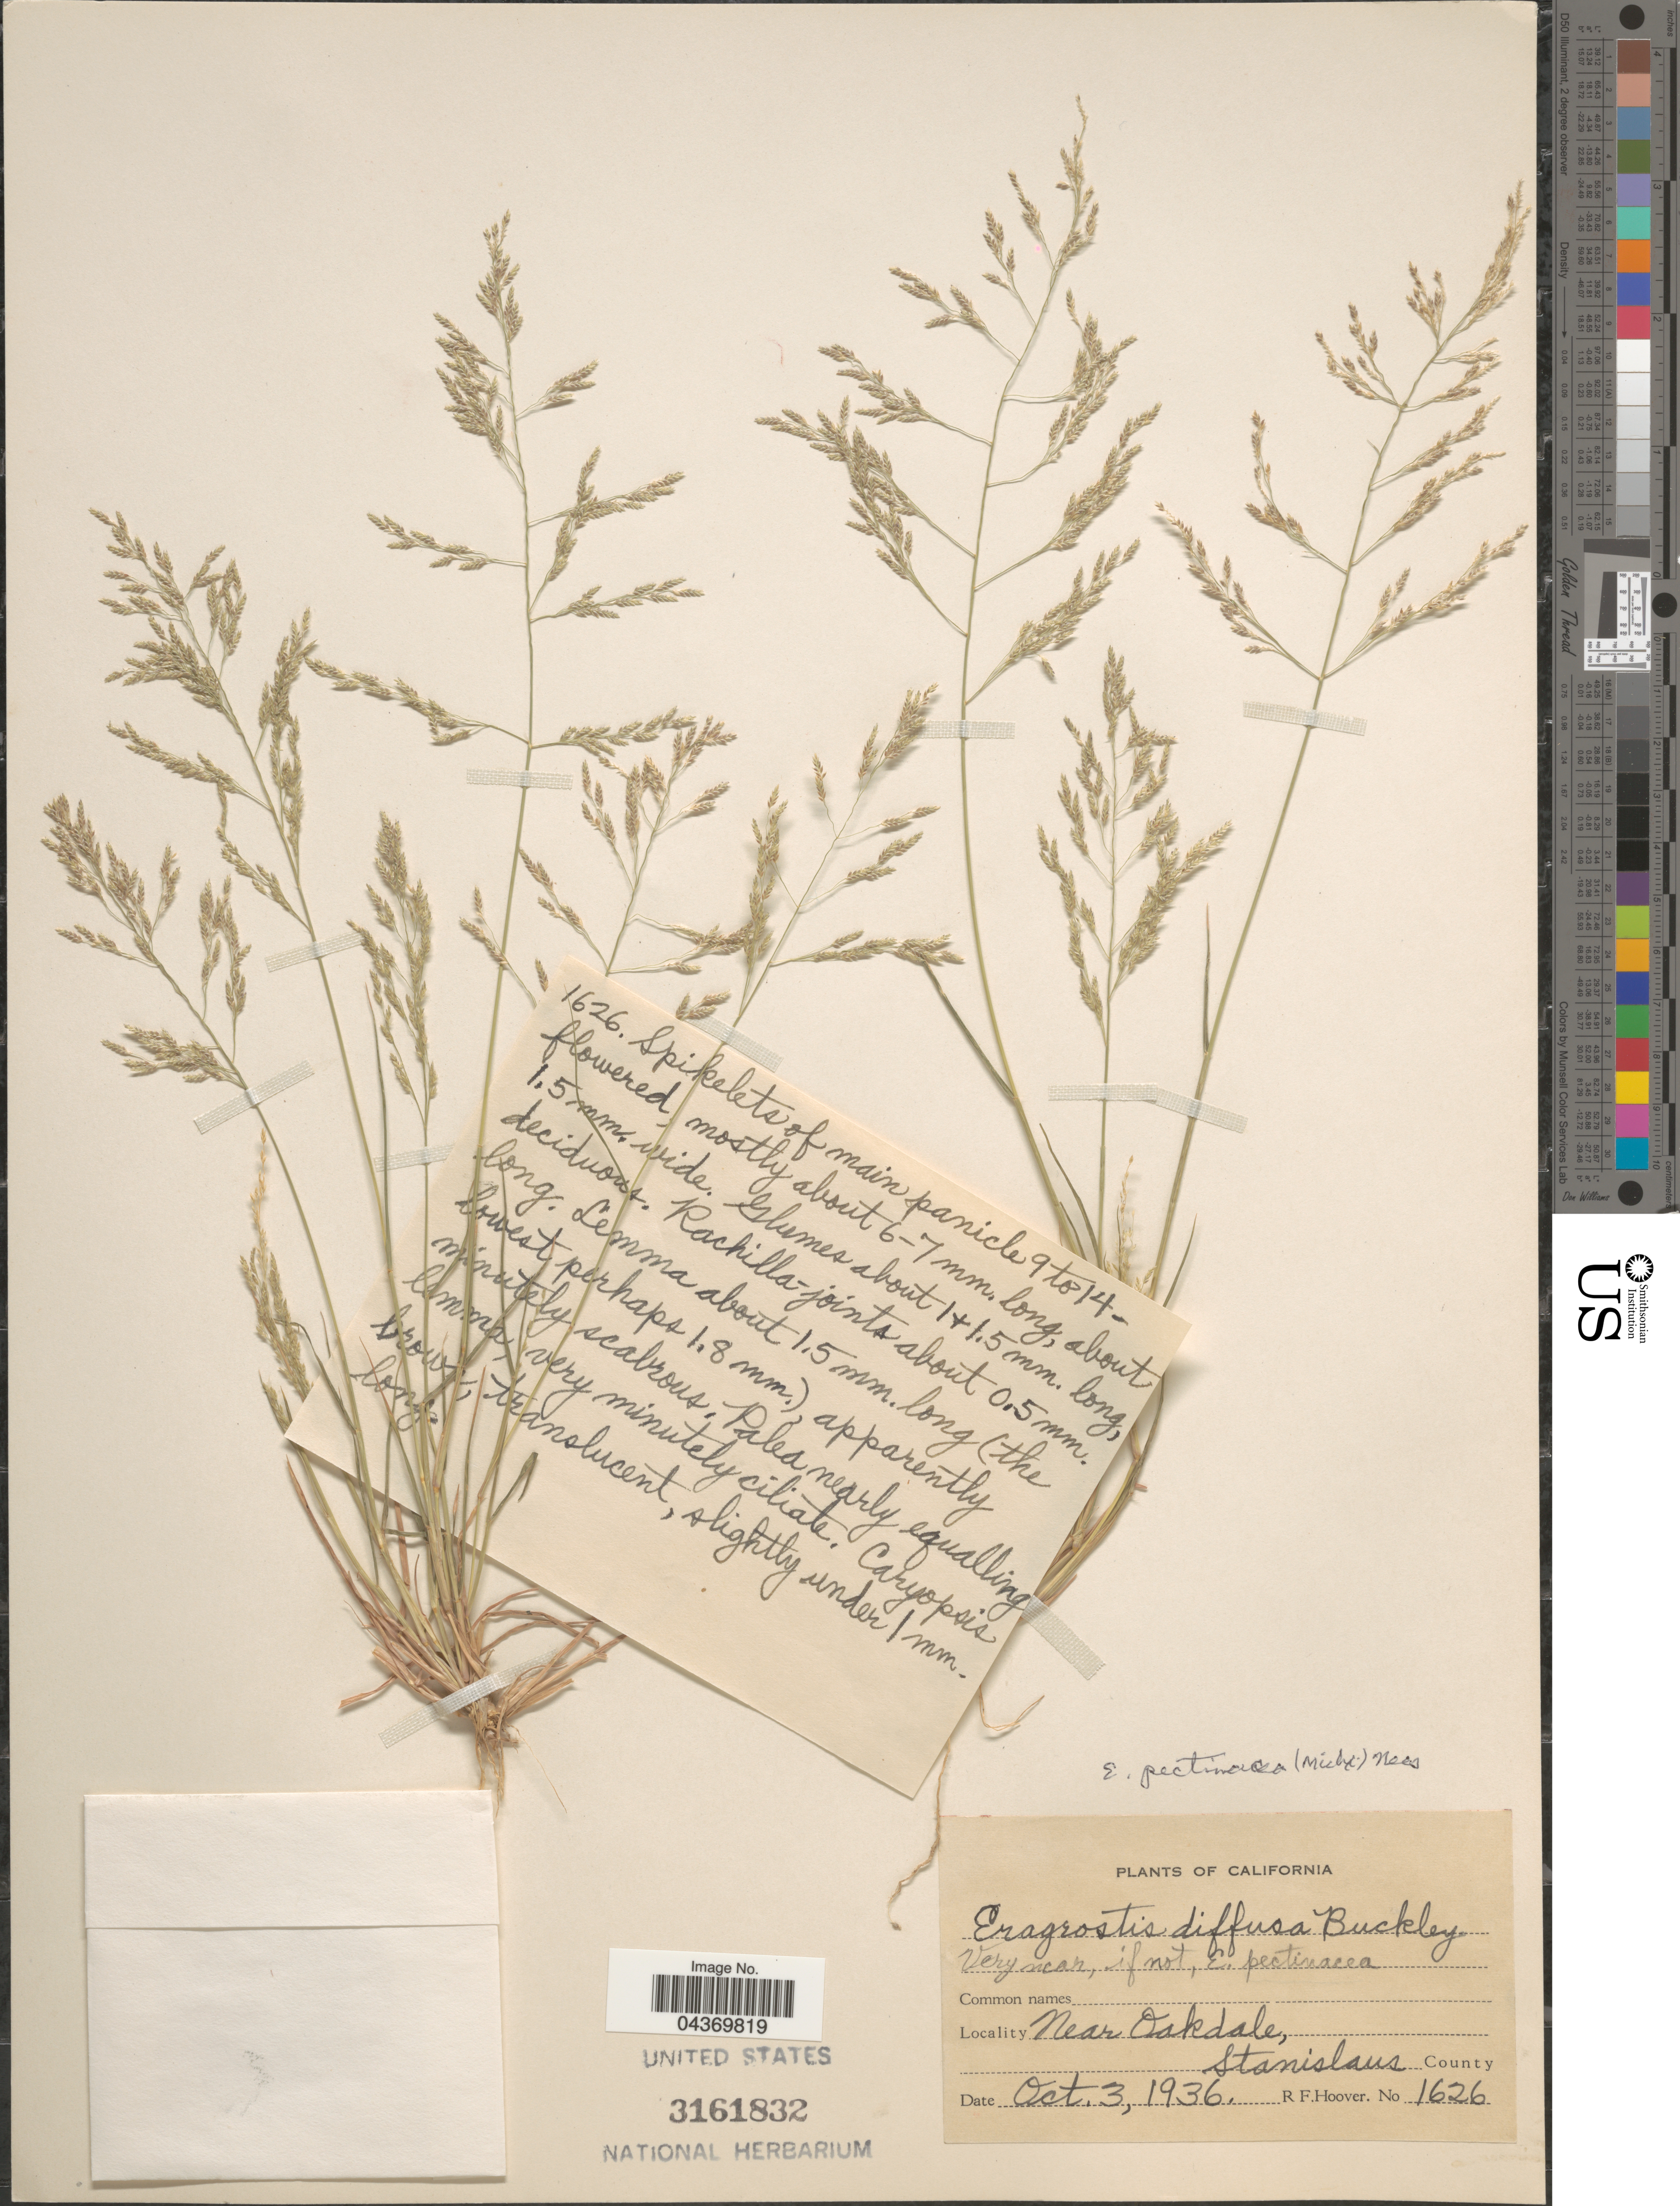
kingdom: Plantae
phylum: Tracheophyta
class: Liliopsida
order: Poales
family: Poaceae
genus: Eragrostis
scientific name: Eragrostis pectinacea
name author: (Michx.) Nees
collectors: R. F. Hoover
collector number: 1626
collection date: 1936-10-03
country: United States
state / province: California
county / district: Stanislaus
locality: Near Oakdale, Stanislaus County.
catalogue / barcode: US 3161832